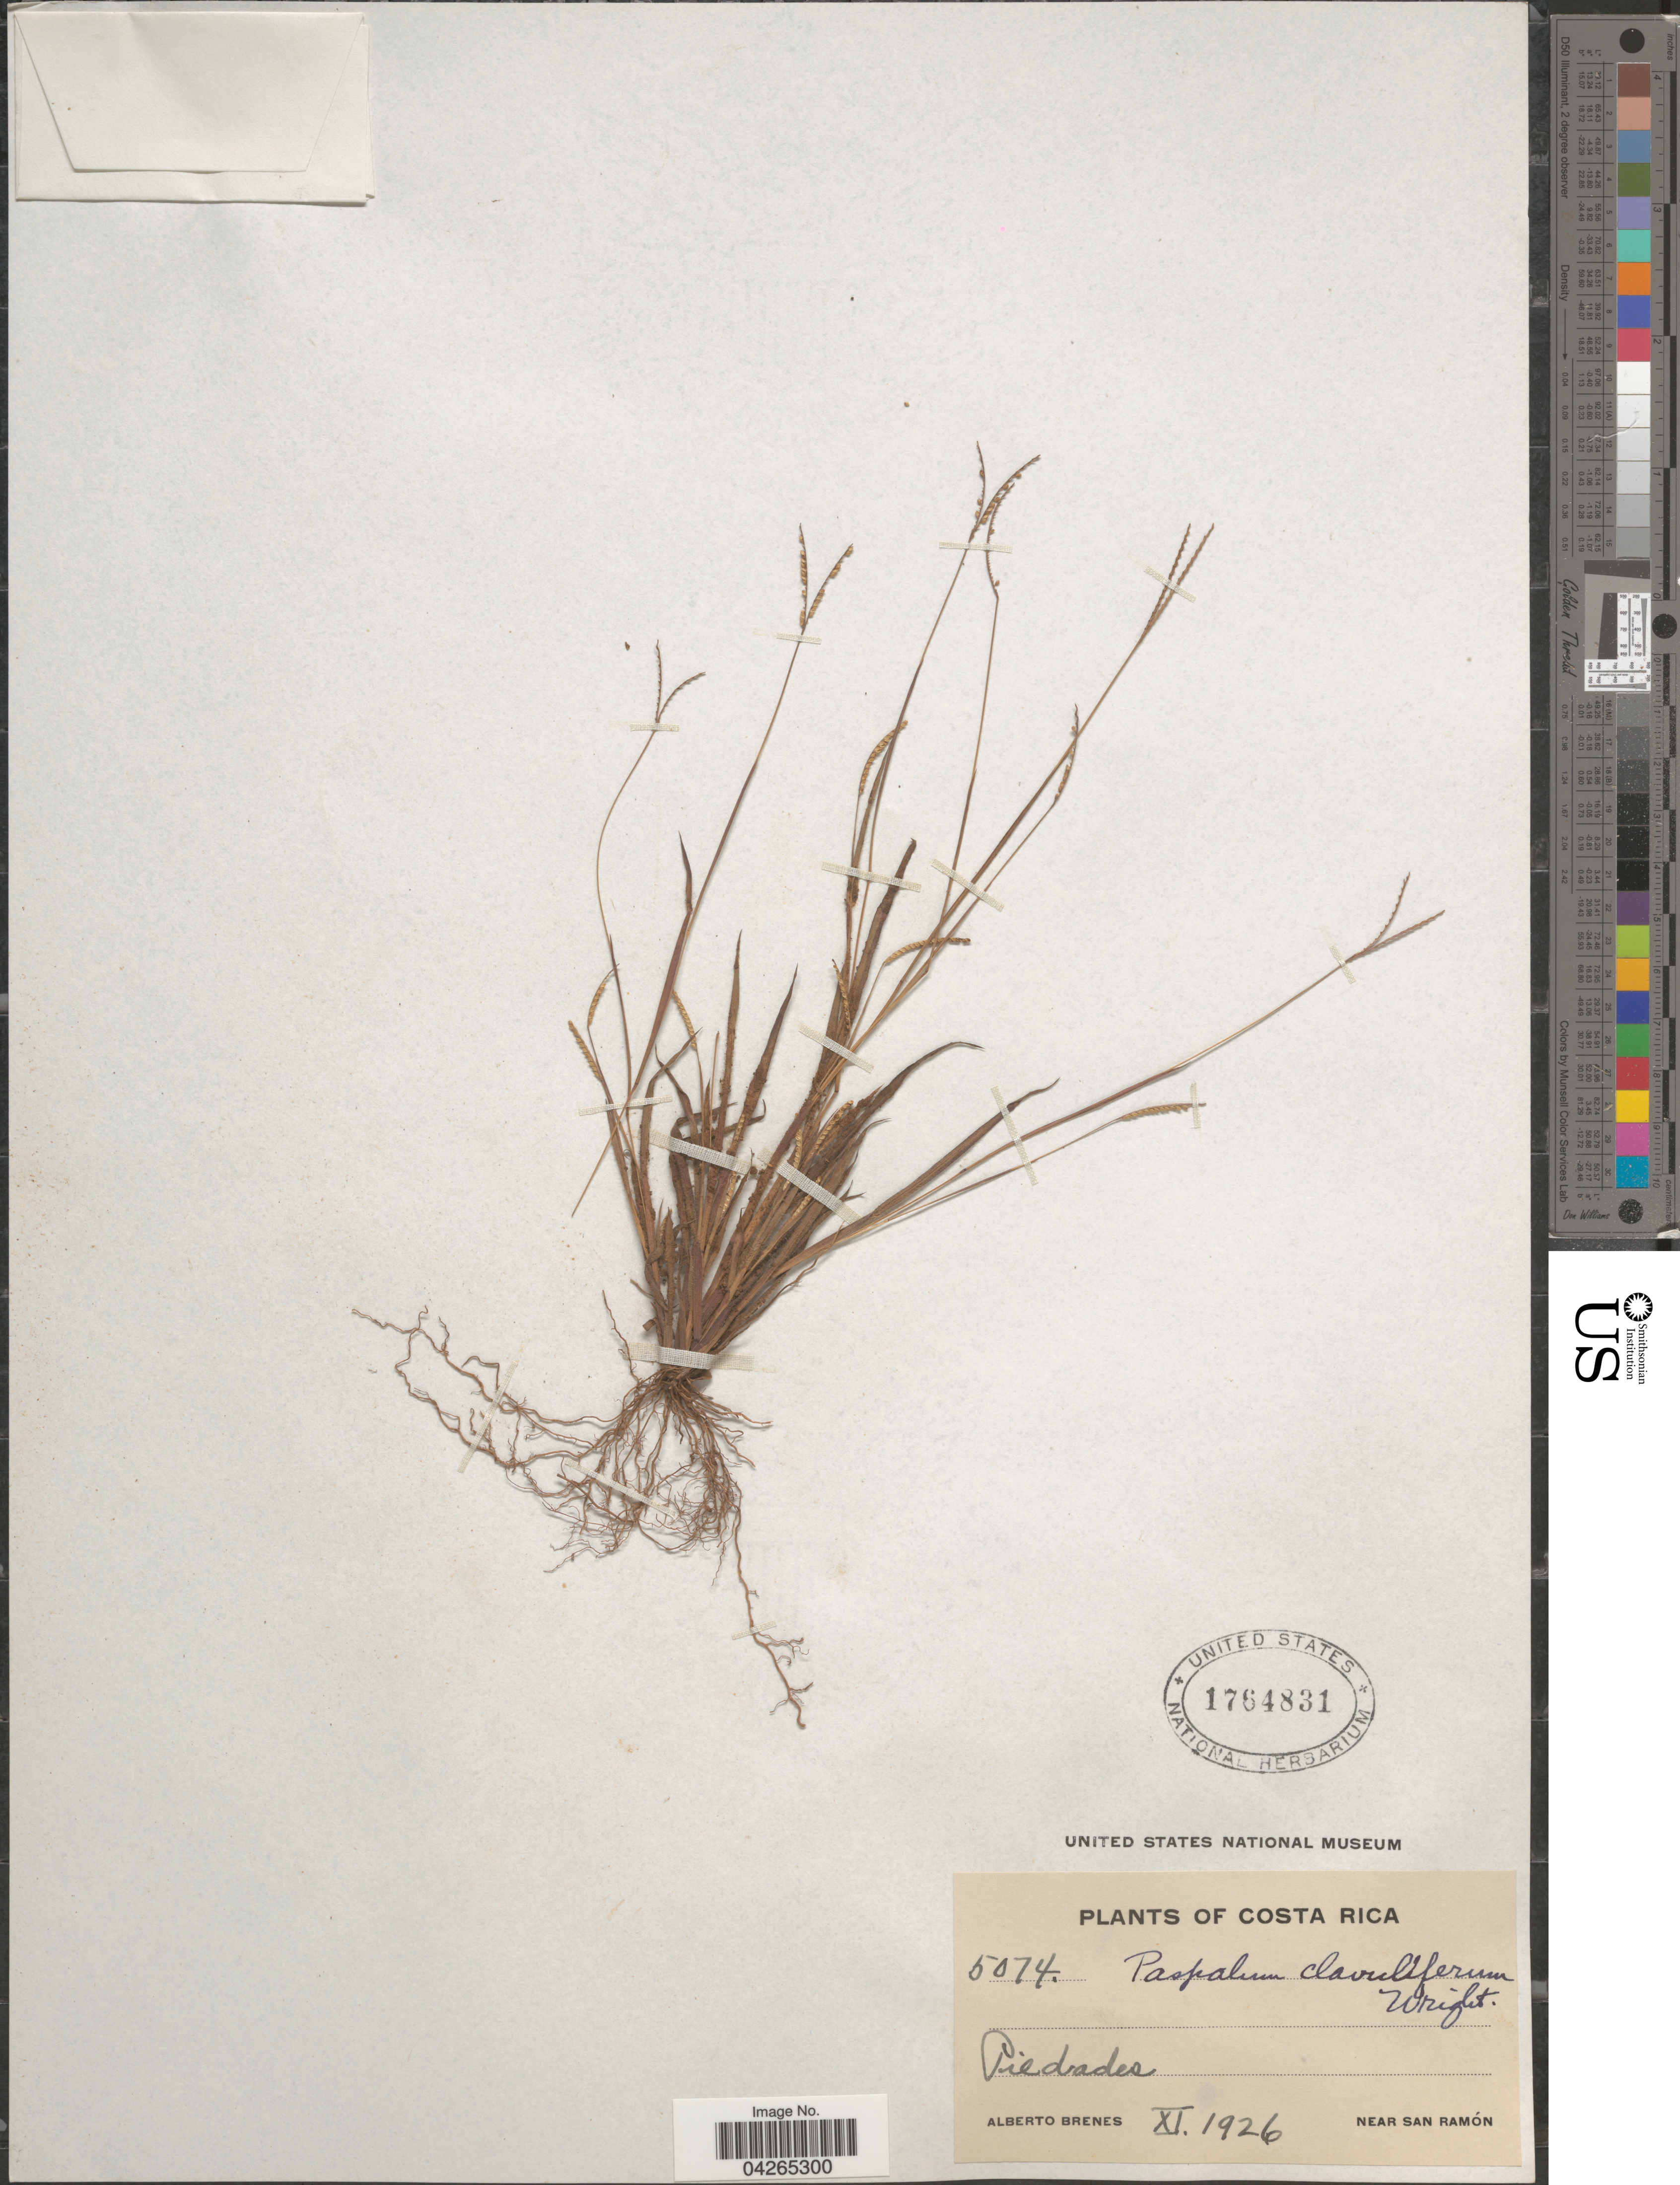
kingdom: Plantae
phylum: Tracheophyta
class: Liliopsida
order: Poales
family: Poaceae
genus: Paspalum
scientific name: Paspalum claviliferum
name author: C. Wright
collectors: A. Brenes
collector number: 5074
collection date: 1926-11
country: Costa Rica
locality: Piedades. Near San Ramón.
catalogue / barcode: US 1764831